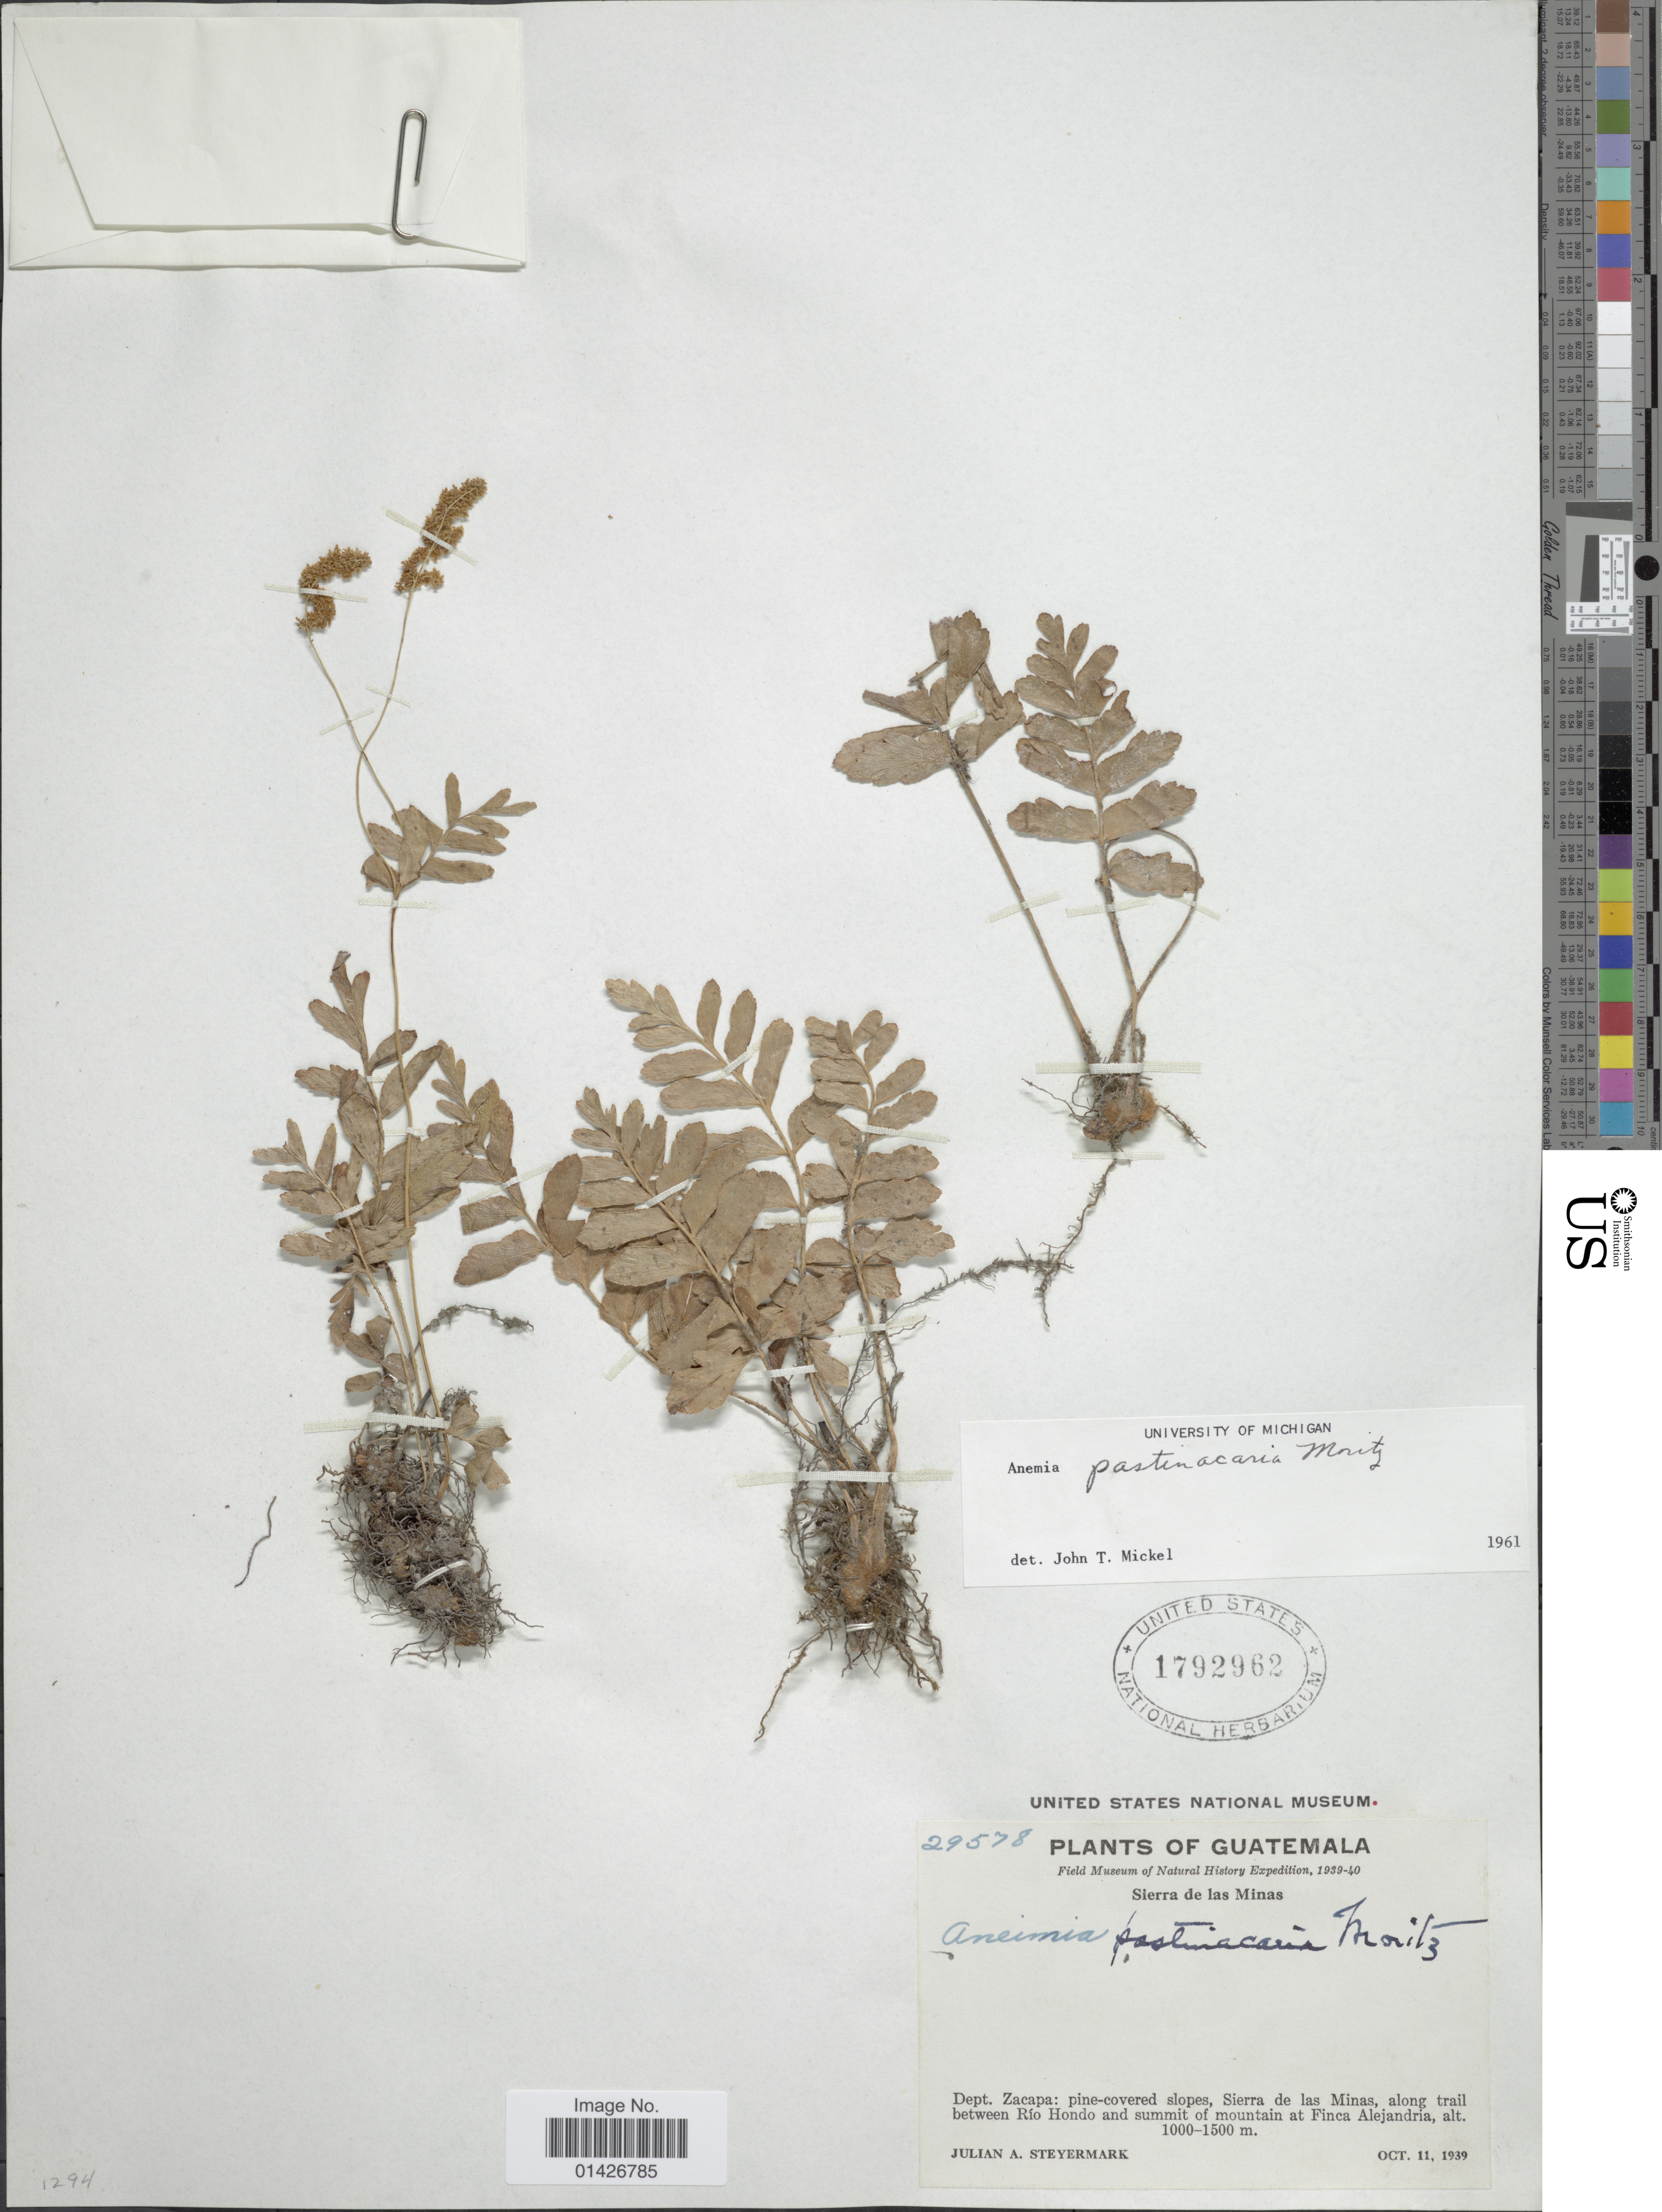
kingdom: Plantae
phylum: Tracheophyta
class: Polypodiopsida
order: Schizaeales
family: Anemiaceae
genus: Anemia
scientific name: Anemia pastinacaria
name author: Moritz ex Prantl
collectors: J. Steyermark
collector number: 29578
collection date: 1939-10-11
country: Guatemala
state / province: Zacapa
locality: Dept. Zacapa: pine-covered slopes, Sierra de las Minas, along trail between Río Hondo and summit of mountain at Finca Alejandria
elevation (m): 1000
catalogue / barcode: US 1792962